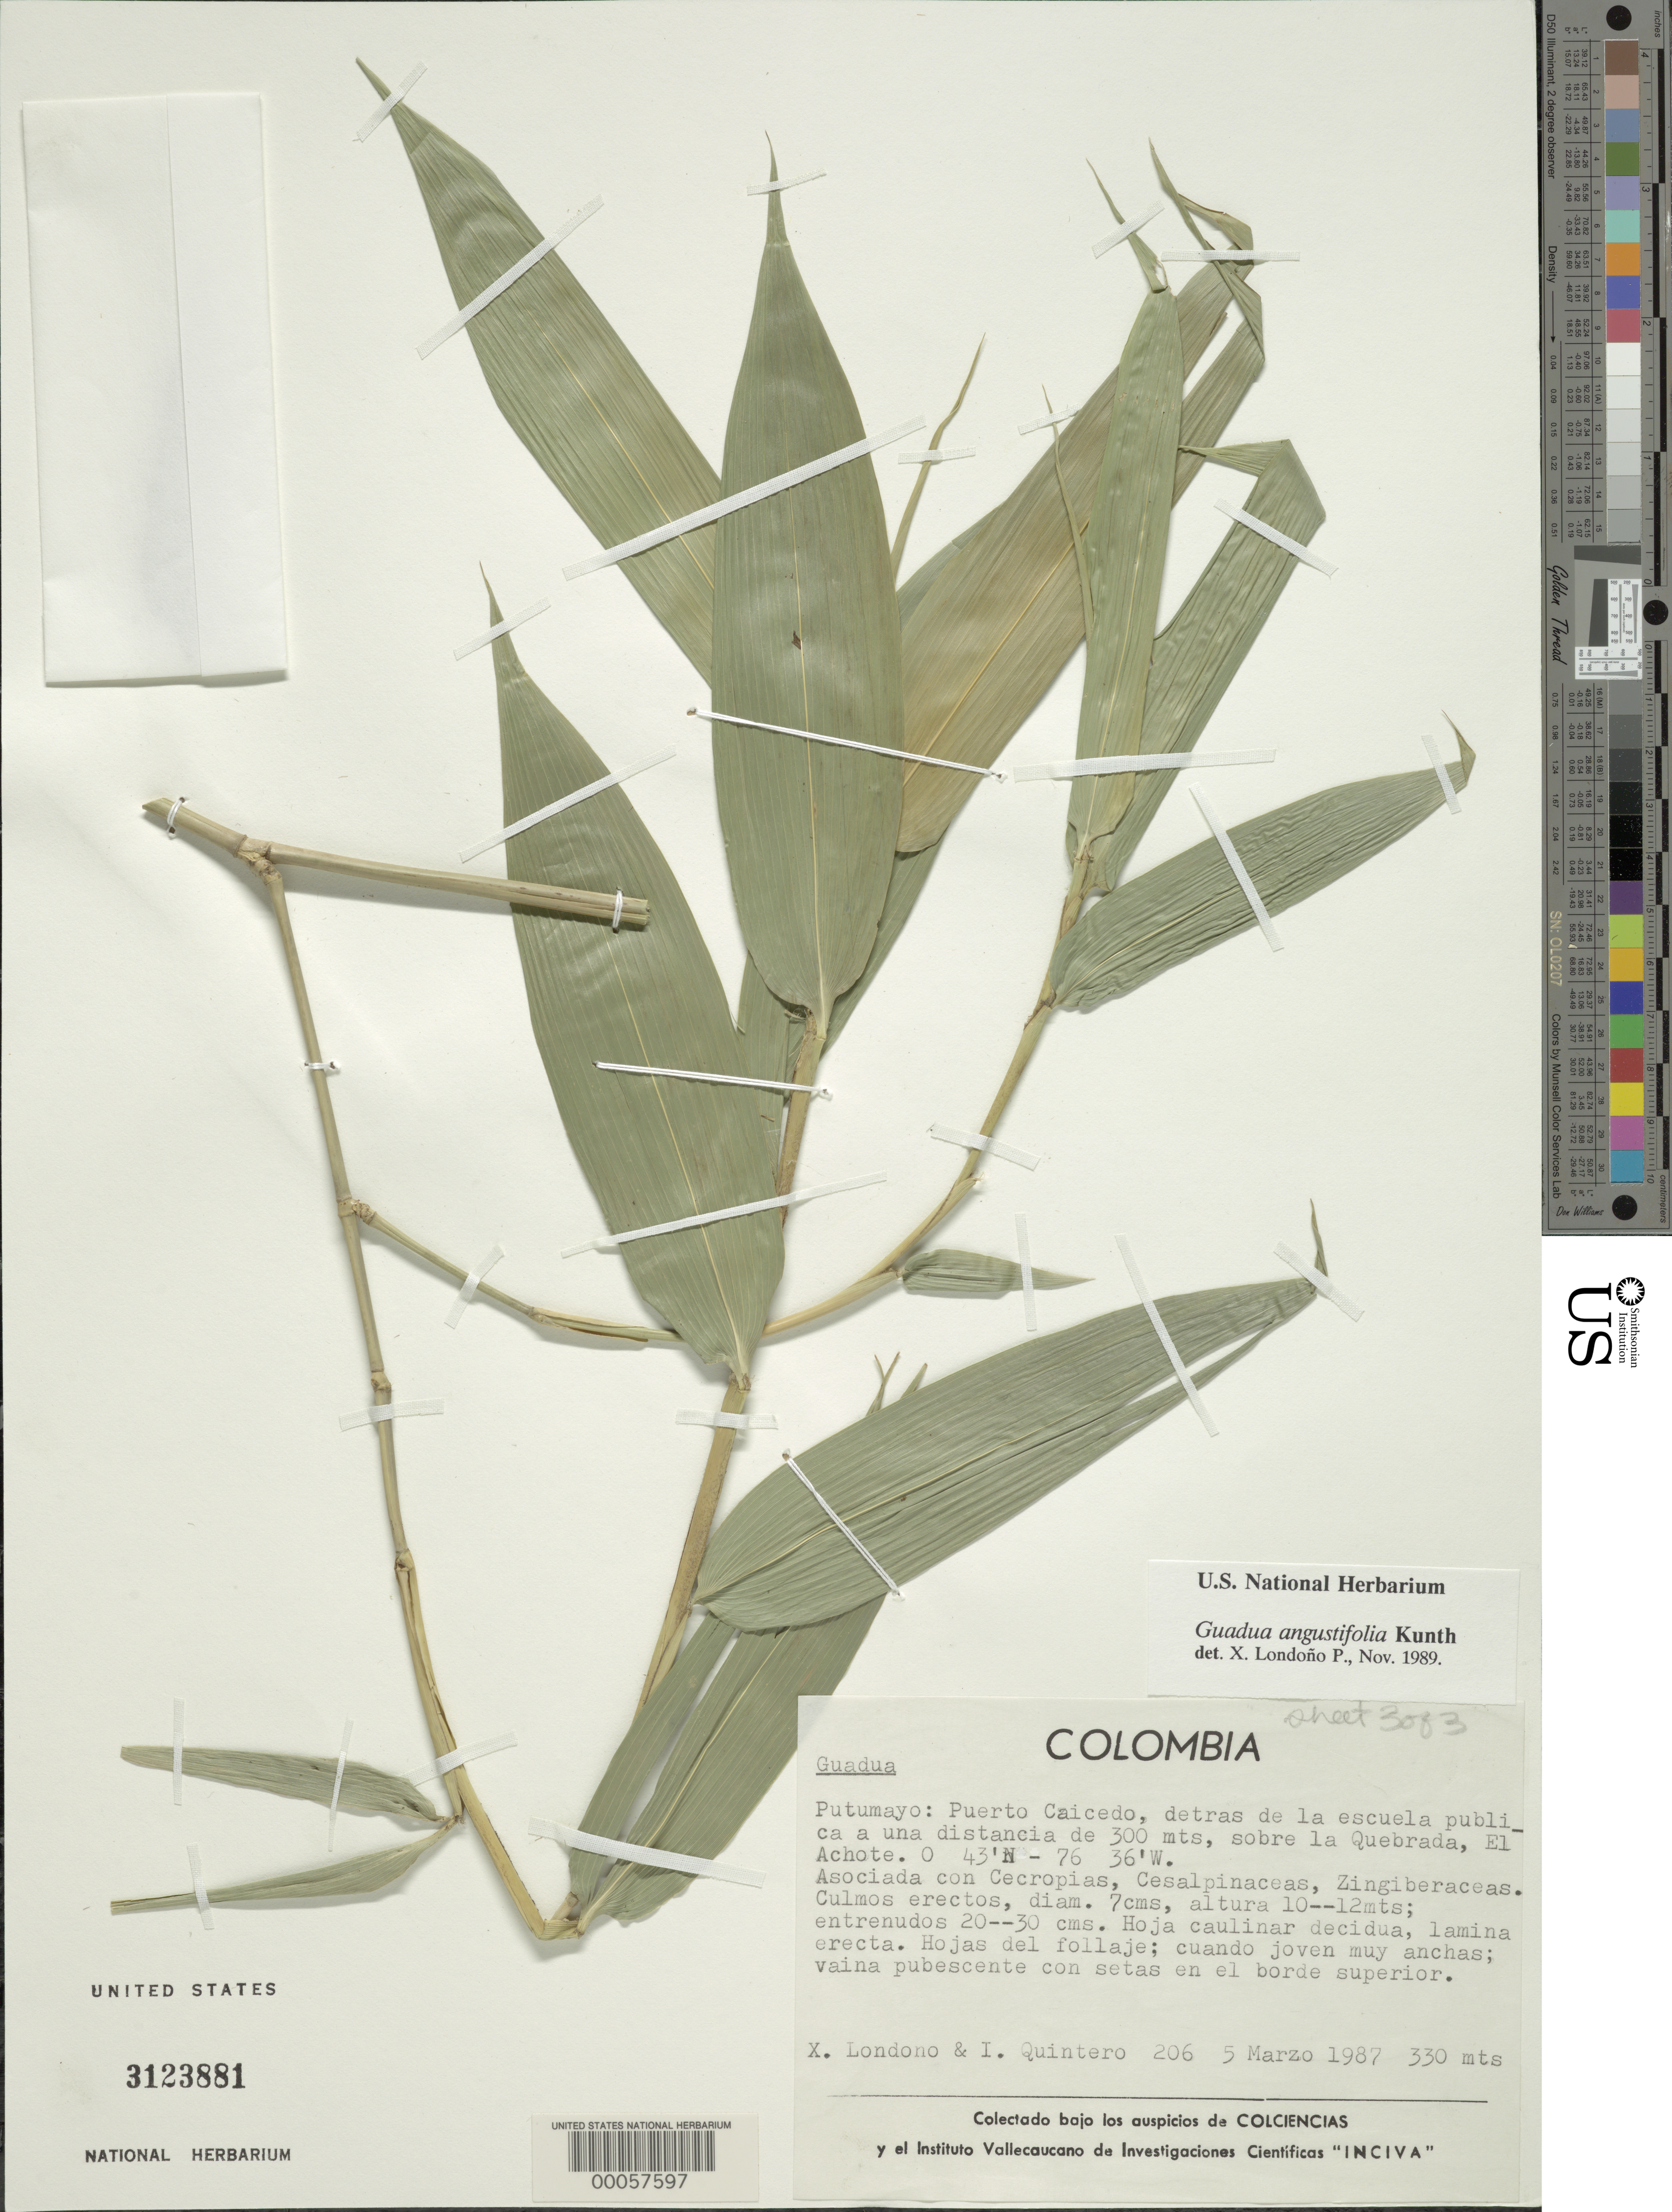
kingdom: Plantae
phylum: Tracheophyta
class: Liliopsida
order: Poales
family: Poaceae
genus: Guadua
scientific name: Guadua angustifolia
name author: Kunth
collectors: X. Londoño & I. Quintero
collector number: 206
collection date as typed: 05 Mar 1987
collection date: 1987-03-05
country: Colombia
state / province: Putumayo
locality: Puerta caicedo, behind the public school at a distance of 300 m near la Quebrada, El Achote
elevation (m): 330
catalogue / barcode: US 3123881